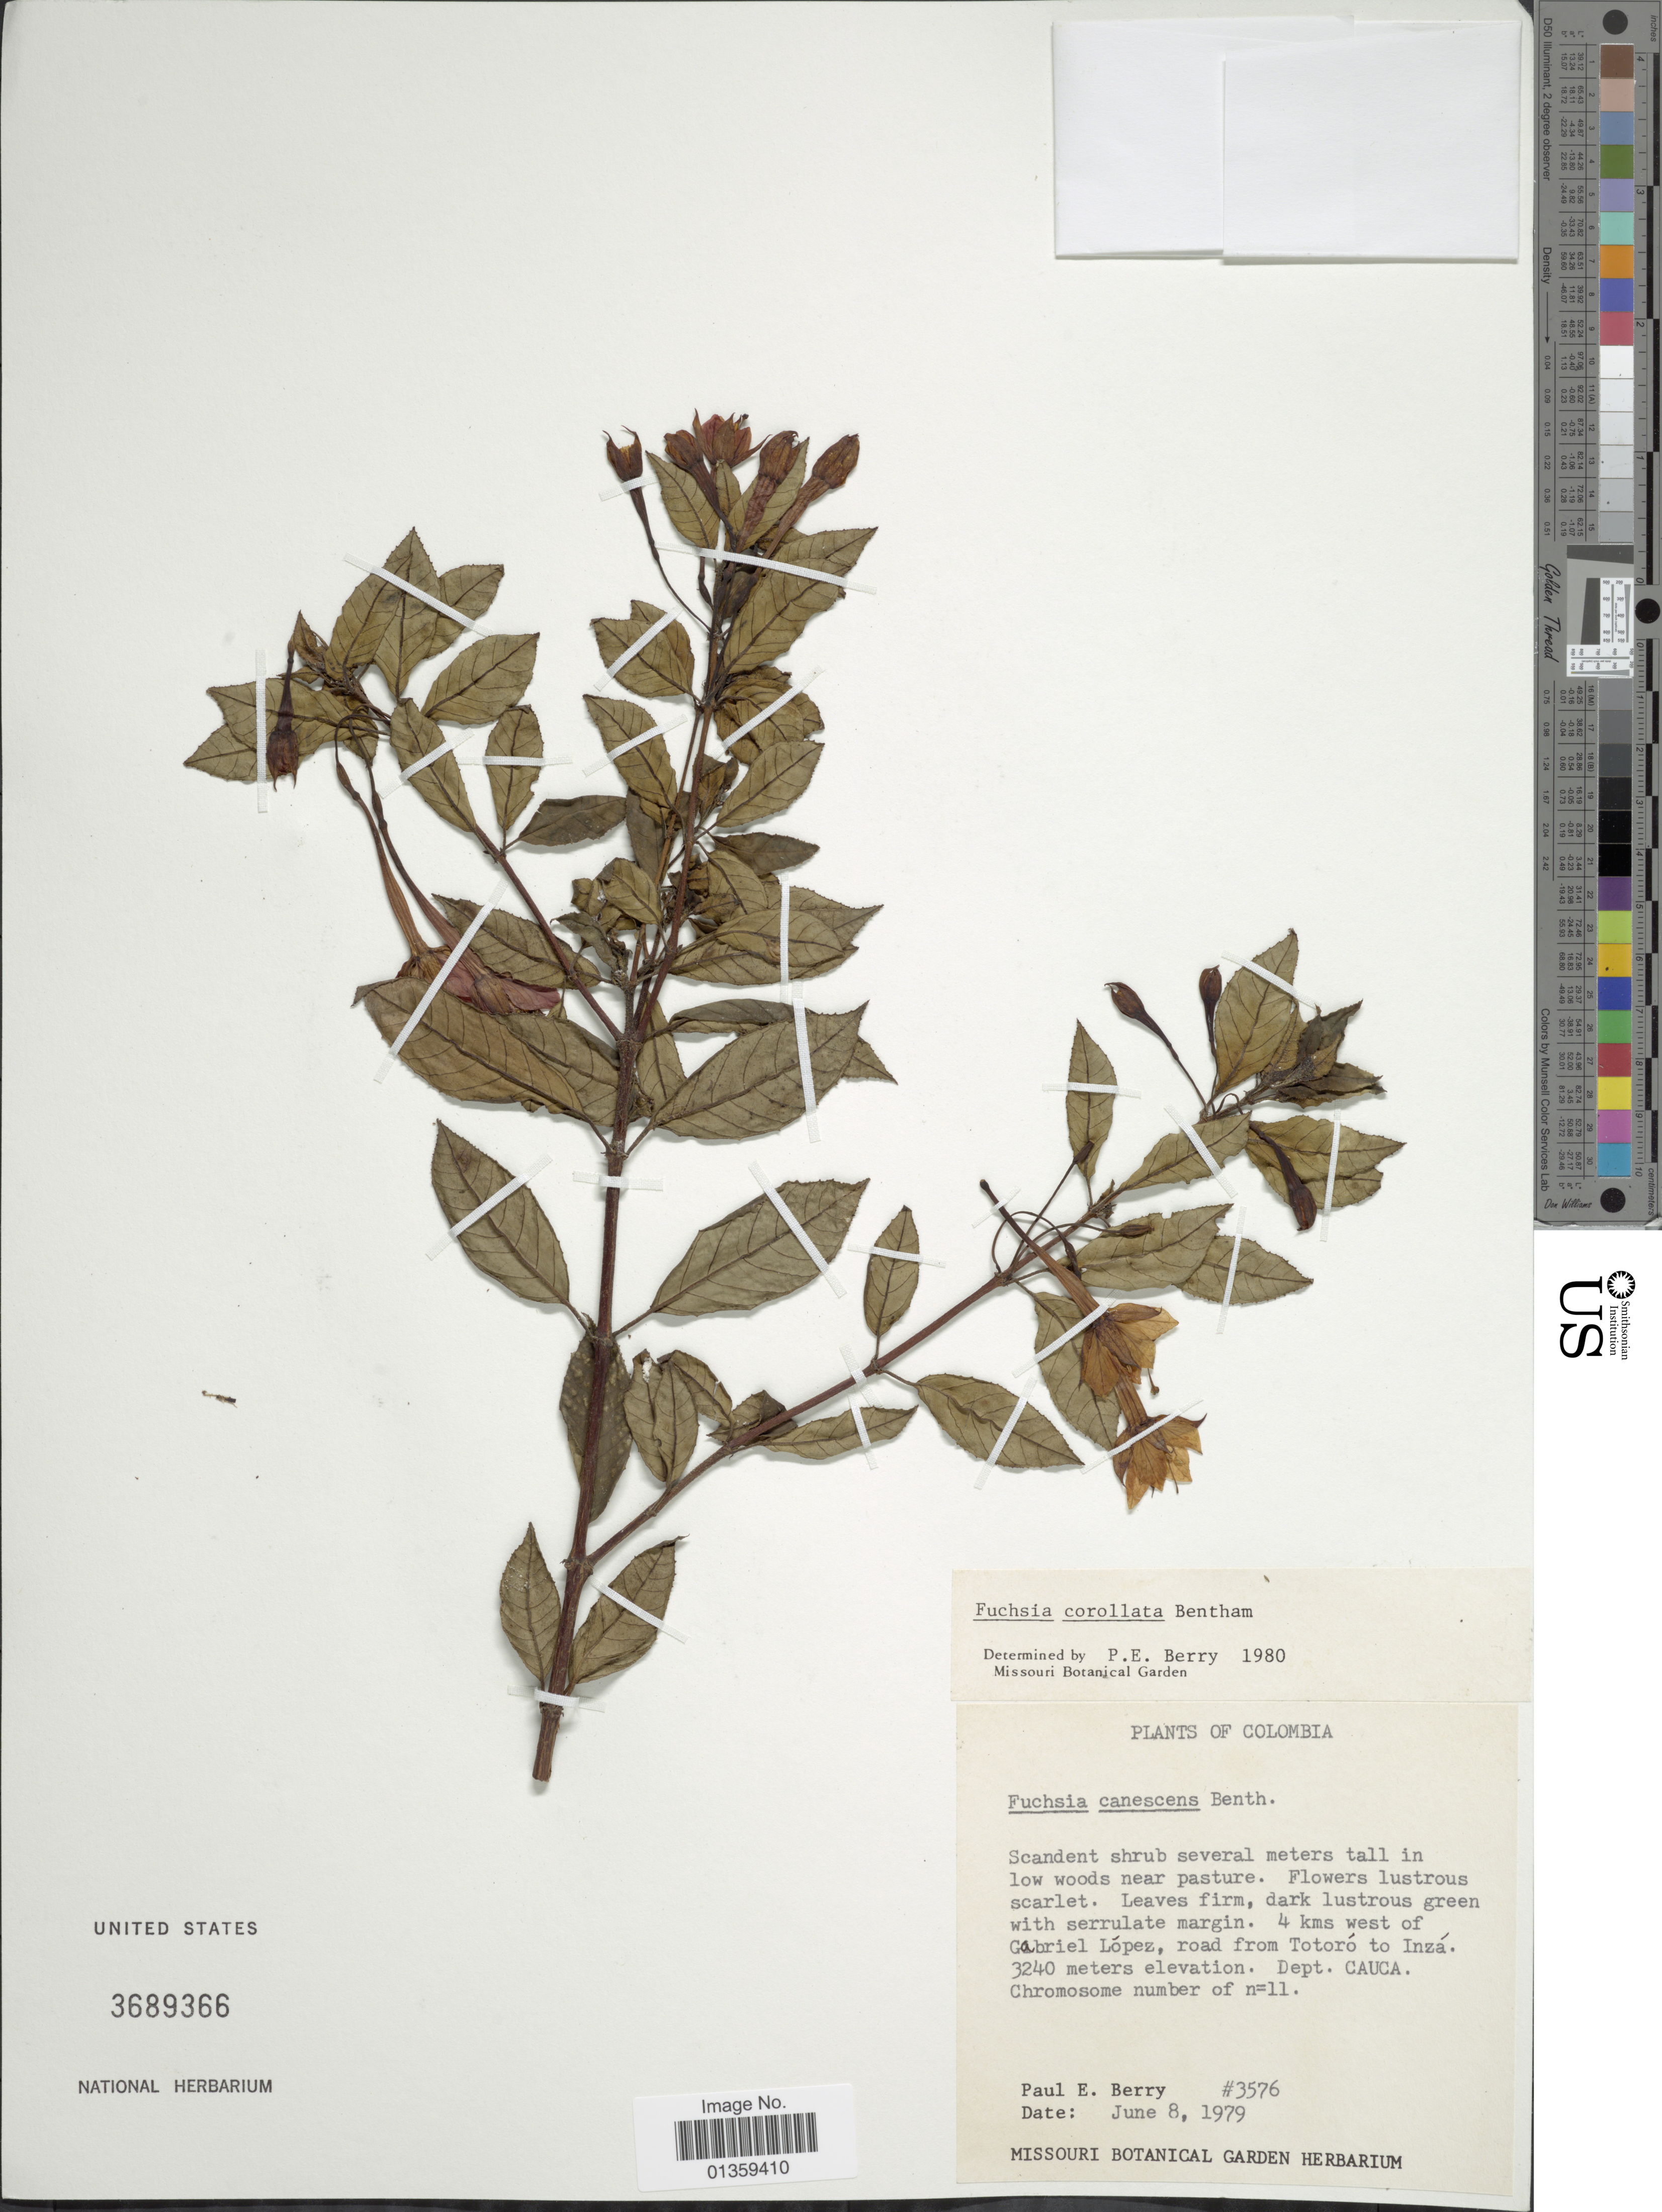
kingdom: Plantae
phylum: Tracheophyta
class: Magnoliopsida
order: Myrtales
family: Onagraceae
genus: Fuchsia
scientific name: Fuchsia corymbiflora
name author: Ruiz & Pav.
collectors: P. E. Berry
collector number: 3576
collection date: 1979-06-08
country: Colombia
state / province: Cauca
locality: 4 kms west of Gabriel López, road from Totoró to Inzá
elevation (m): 3240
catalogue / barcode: US 3689366